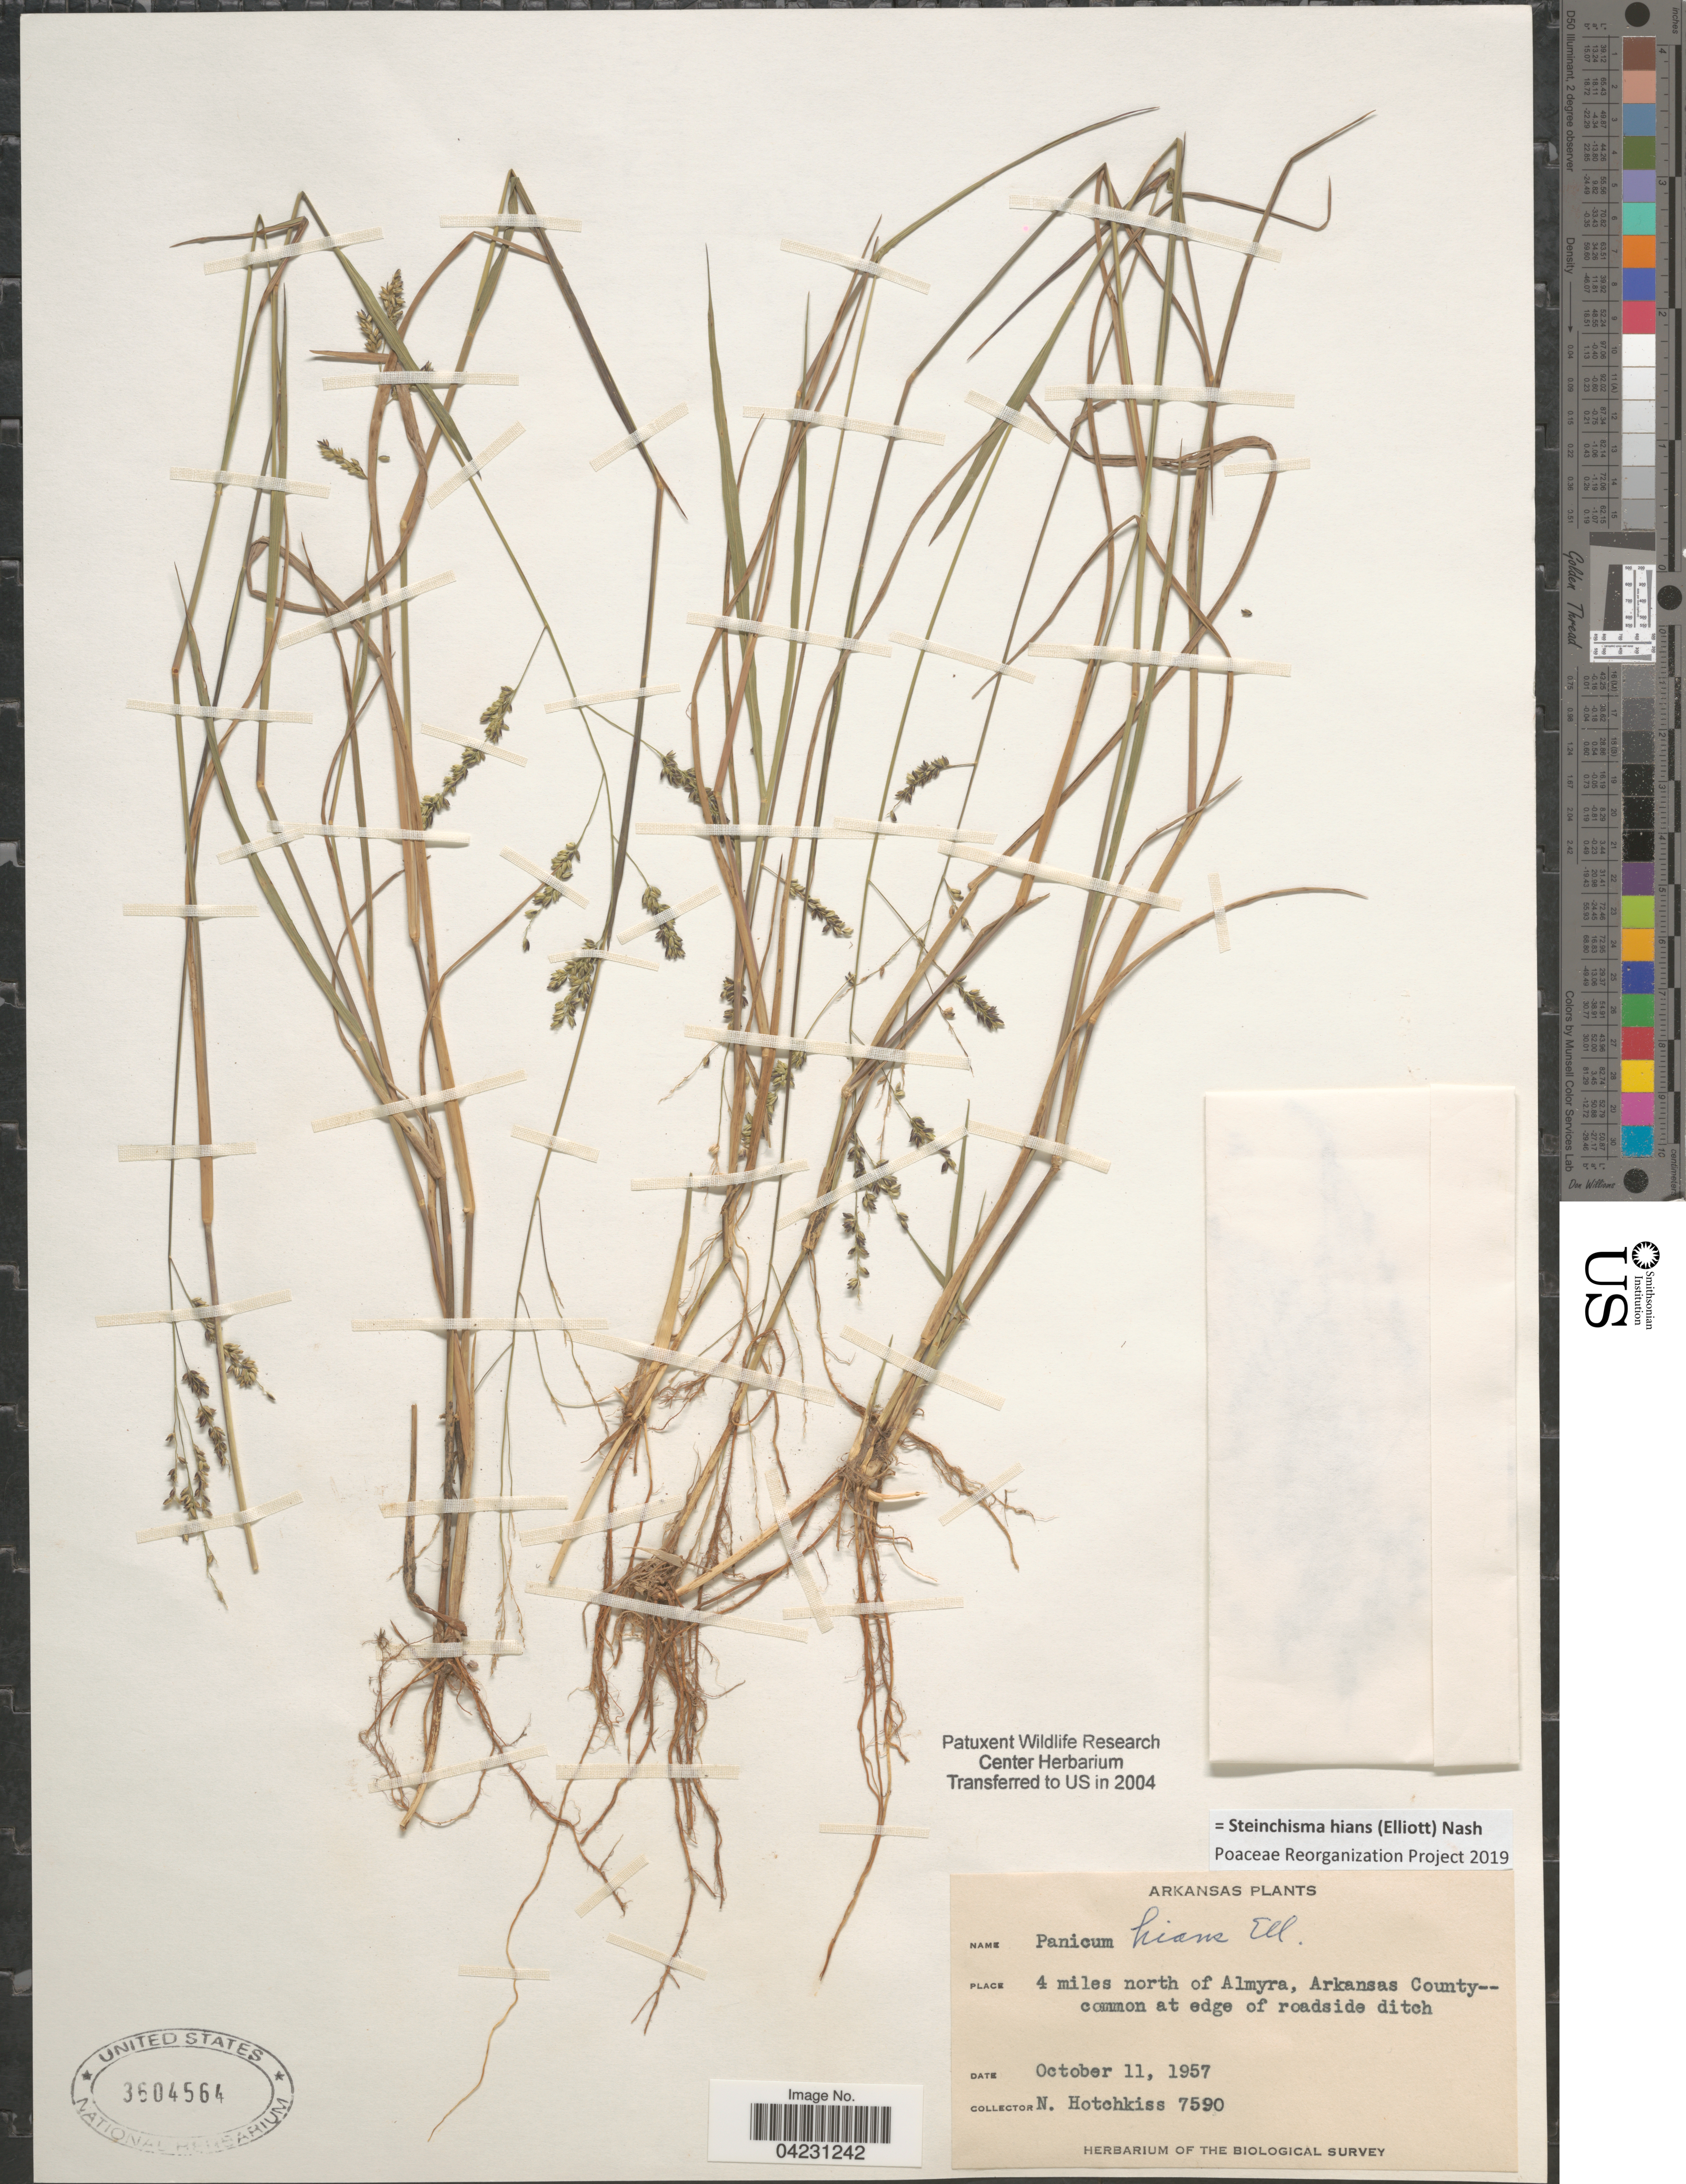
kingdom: Plantae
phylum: Tracheophyta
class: Liliopsida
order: Poales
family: Poaceae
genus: Steinchisma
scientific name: Steinchisma hians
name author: (Elliott) Nash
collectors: N. Hotchkiss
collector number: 7590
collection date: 1957-10-11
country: United States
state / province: Arkansas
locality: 4 miles north of Almyra, Arkansas County. Common at edge of roadside ditch. Biological Survey.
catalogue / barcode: US 3604564